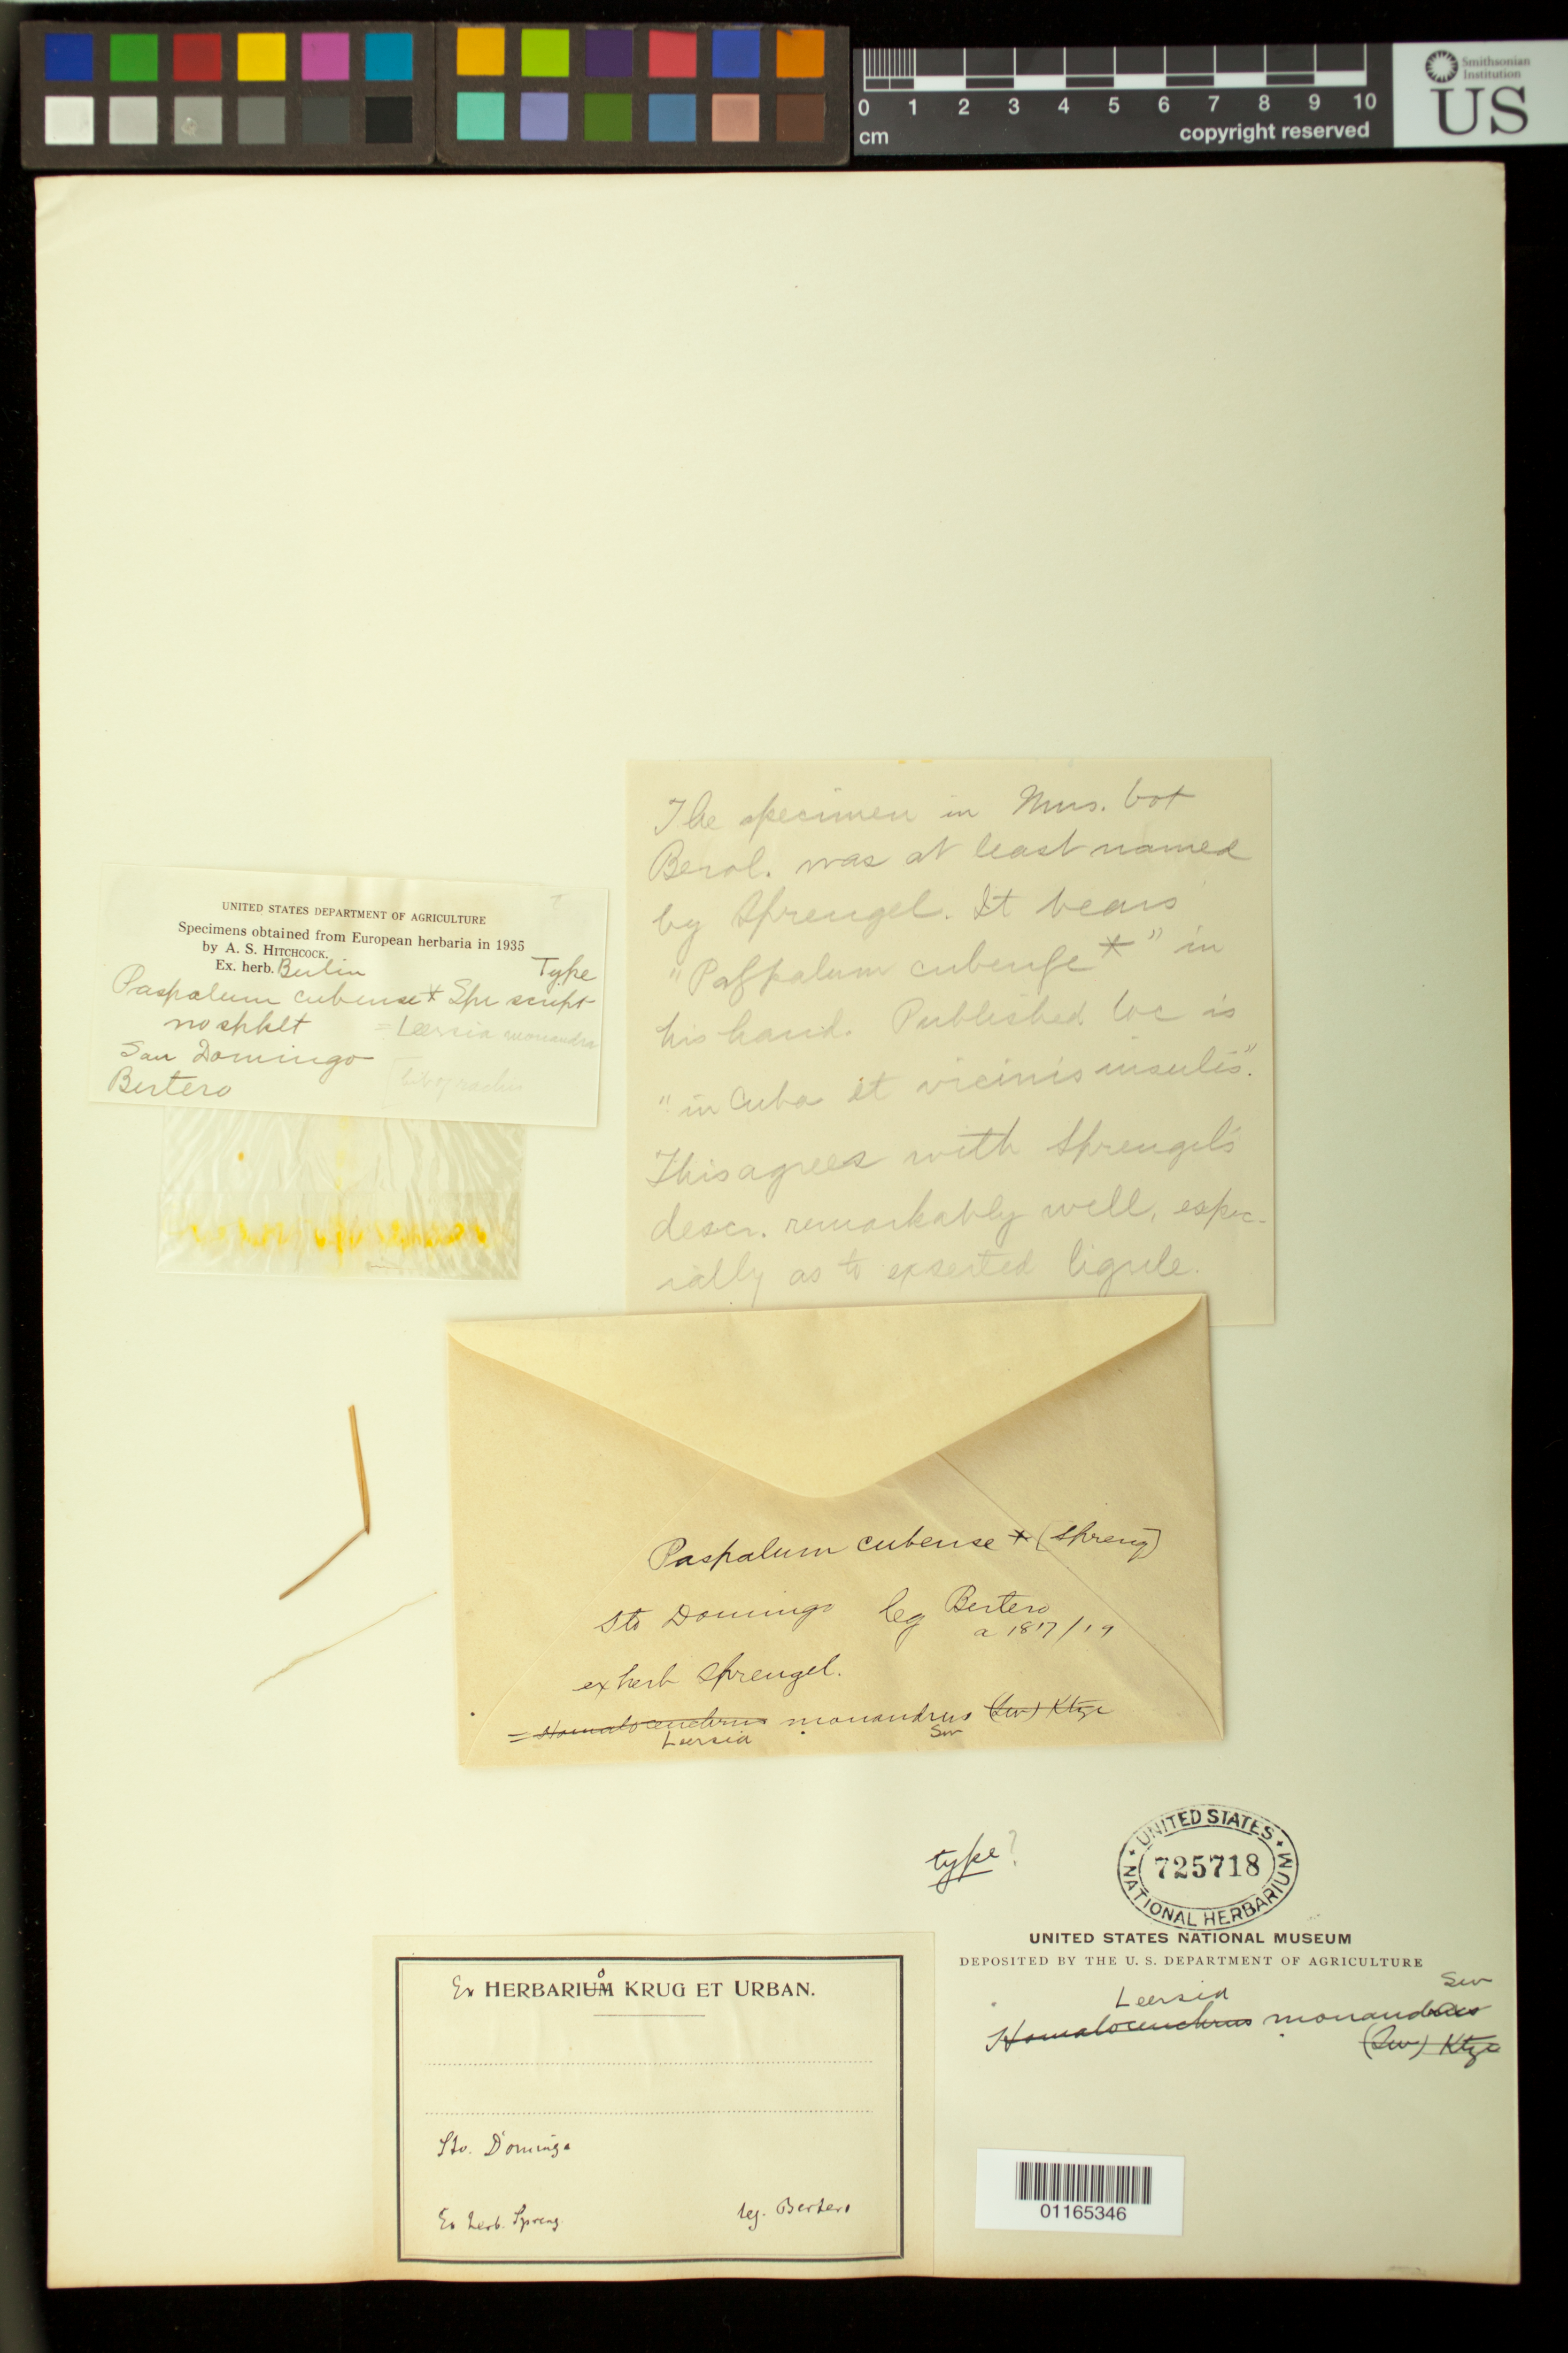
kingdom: Plantae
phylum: Tracheophyta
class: Liliopsida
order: Poales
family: Poaceae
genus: Paspalum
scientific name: Paspalum cubense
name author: Spreng.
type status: Possible Type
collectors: C. L. G. Bertero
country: Dominican Republic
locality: San./Sto. Domingo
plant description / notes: Fragmentary material of type specimens ex herb. Krug & Urban, ex herb. Sprengel, ex herb. Berlin. Possibly original material but dubiously a type; protologue cites "Hab. in Cuba et vicinis insulis"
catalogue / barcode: US 725718